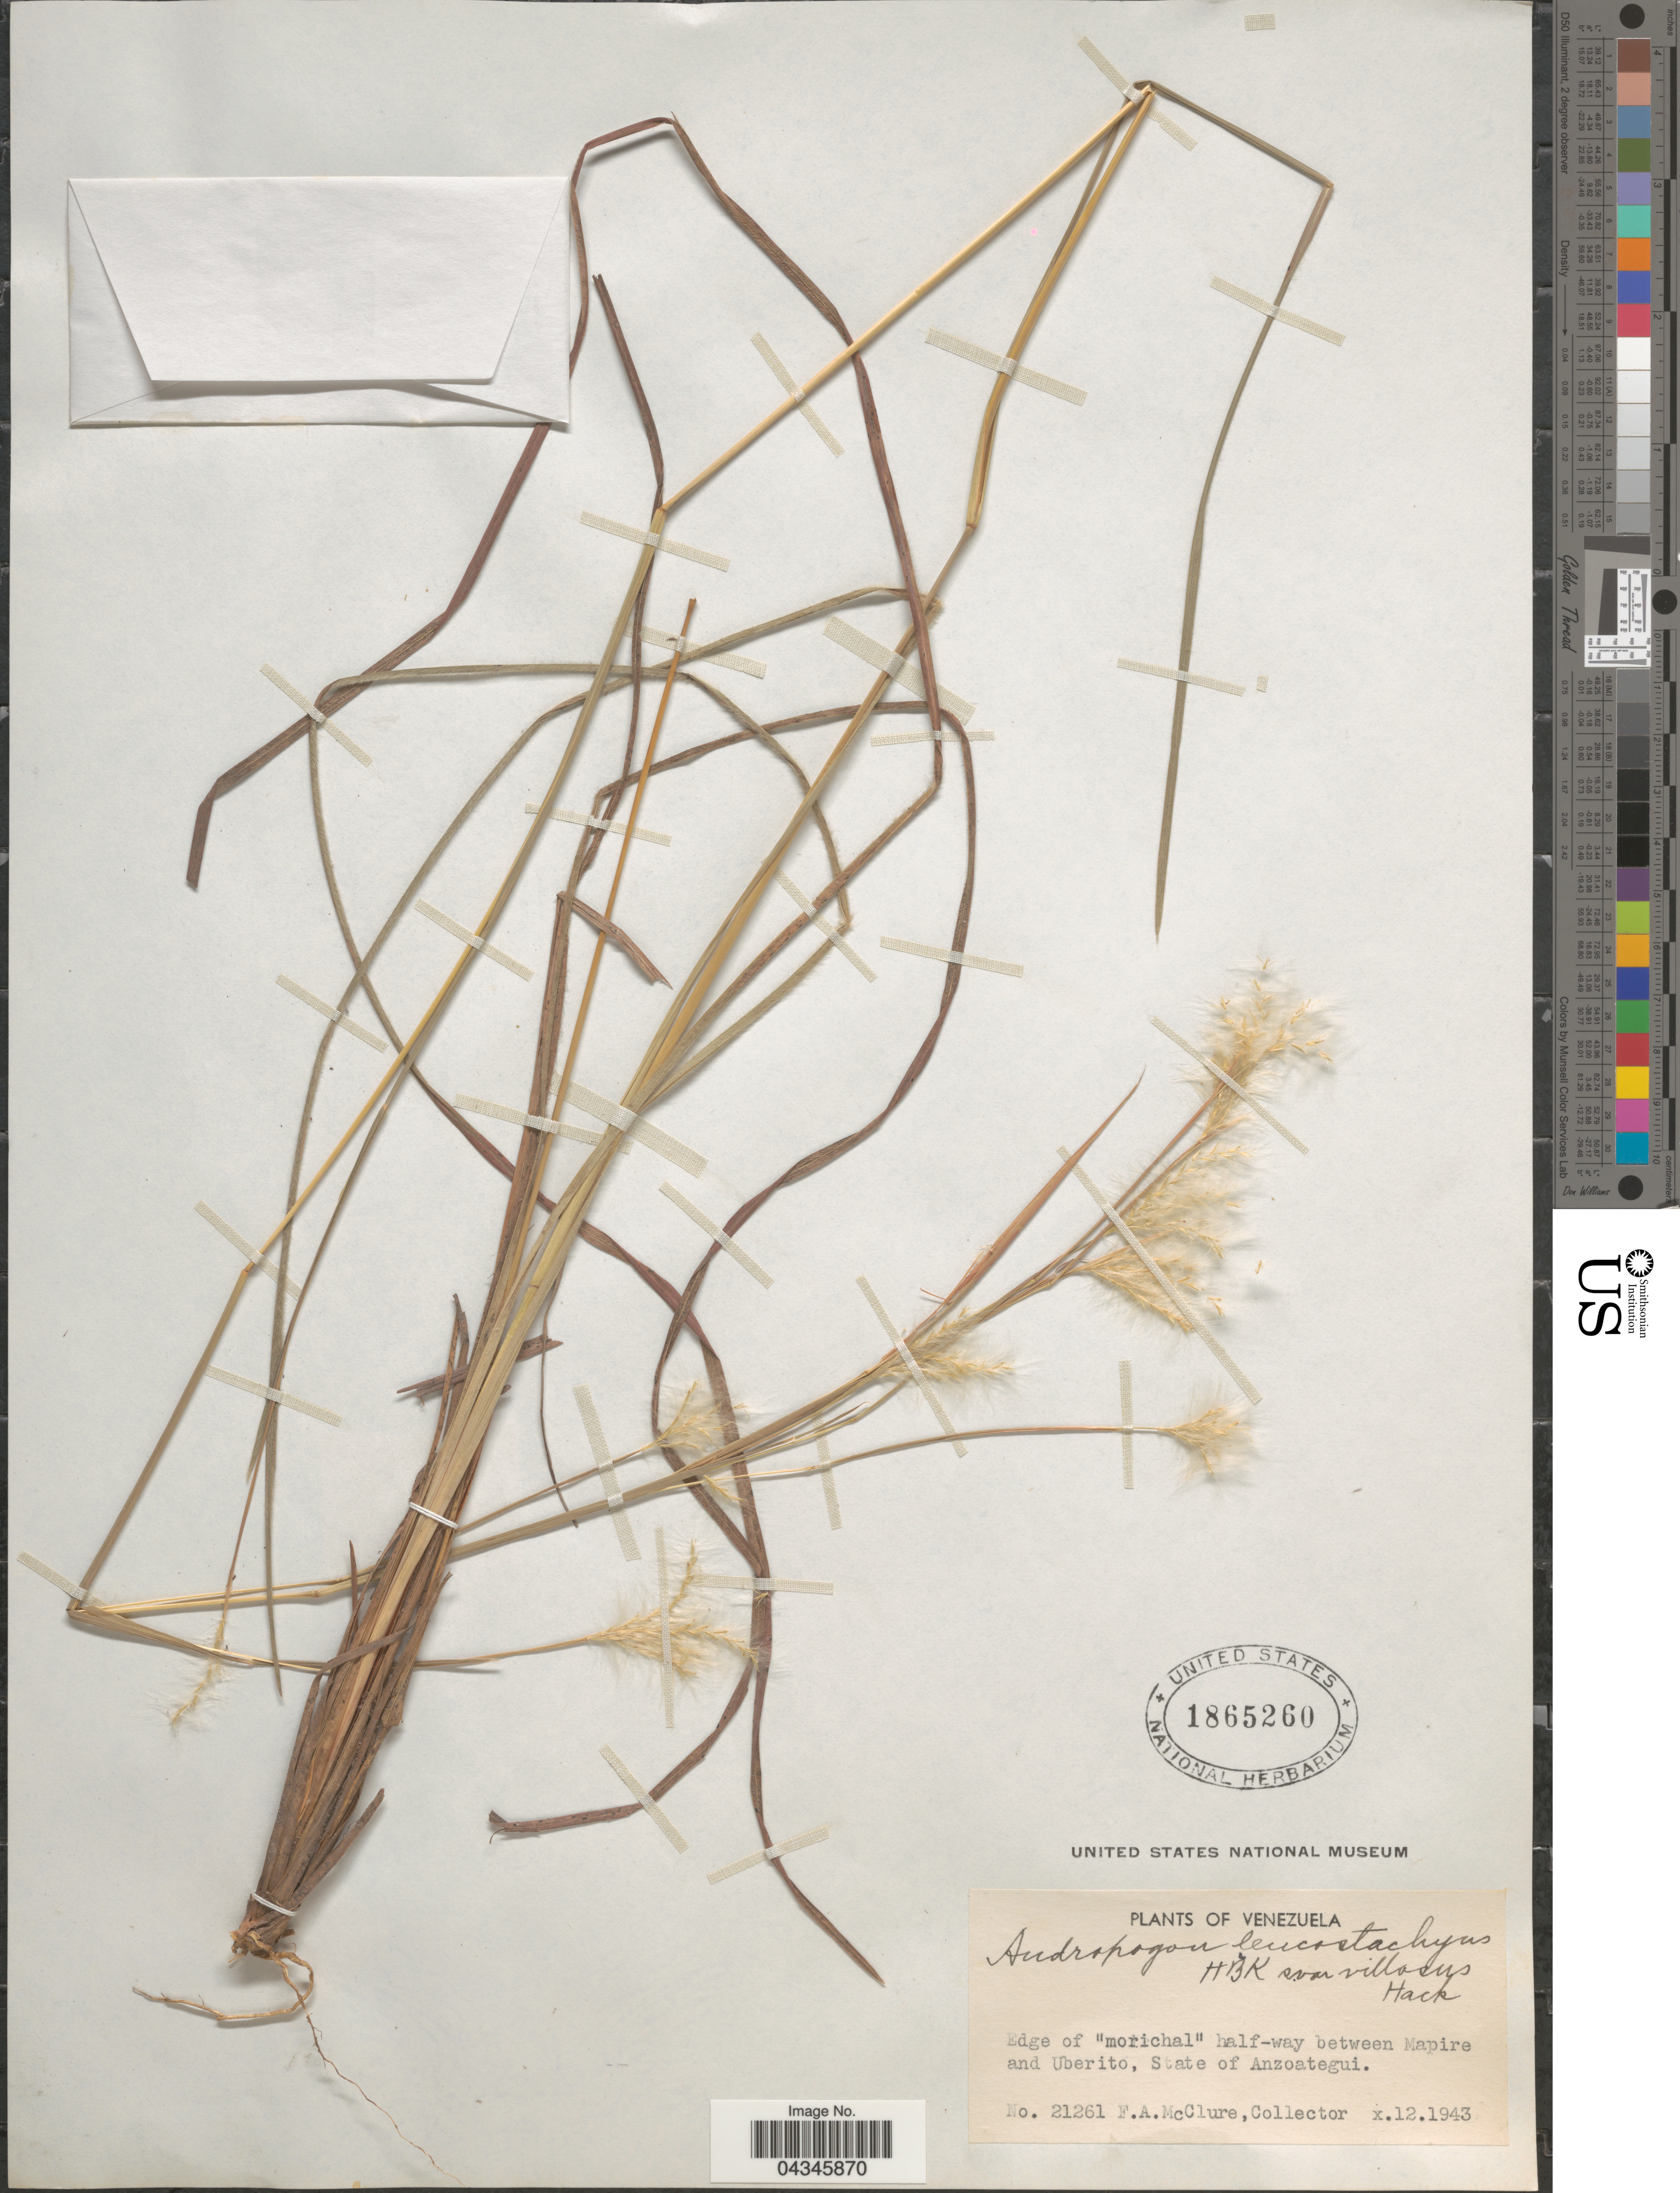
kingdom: Plantae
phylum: Tracheophyta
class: Liliopsida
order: Poales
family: Poaceae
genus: Andropogon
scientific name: Andropogon leucostachyus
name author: Kunth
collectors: F. A. McClure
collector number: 21261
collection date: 1943-10-12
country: Venezuela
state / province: Anzoategui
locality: Edge of "morichal" half-way between Mapire and Uberito, State of Anzoategui.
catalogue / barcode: US 1865260